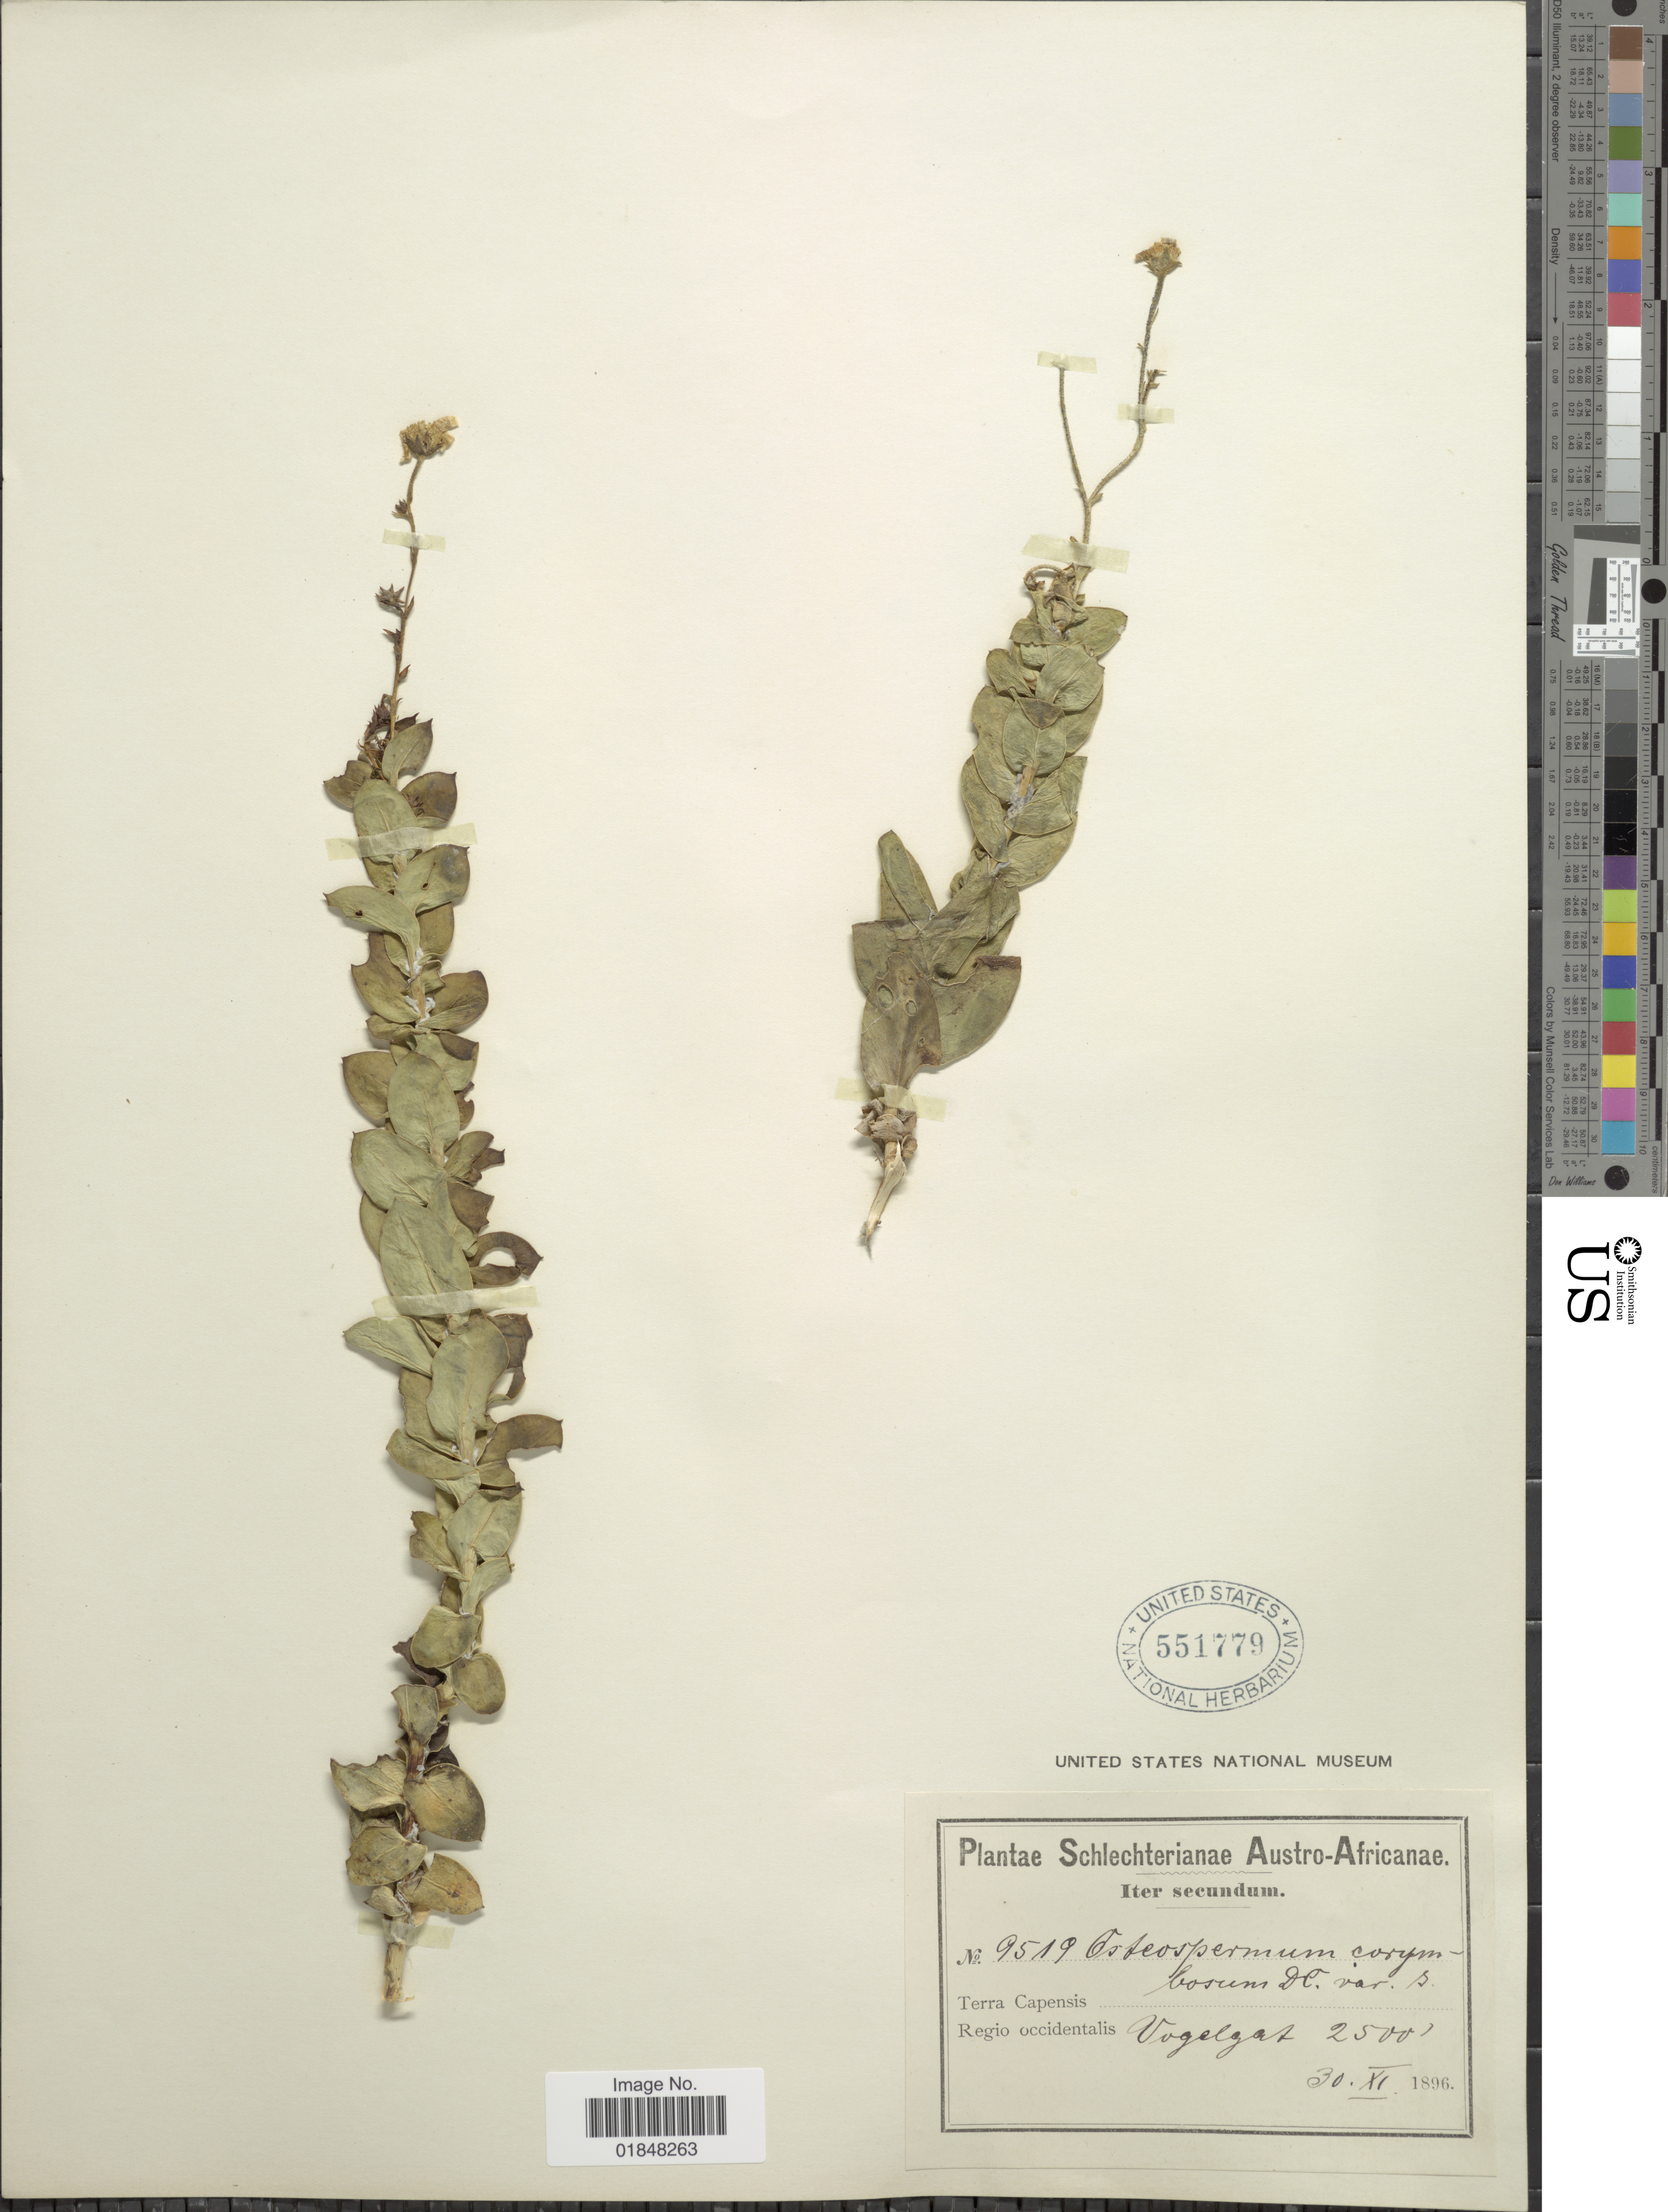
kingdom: Plantae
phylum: Tracheophyta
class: Magnoliopsida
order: Asterales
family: Asteraceae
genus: Osteospermum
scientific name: Osteospermum corymbosum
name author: L.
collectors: Schlechter, --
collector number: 9519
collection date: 1896-11-30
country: South Africa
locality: Austro - Africanae, Terra Capensis, Regio occidentalis, Volgelgat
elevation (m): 762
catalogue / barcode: US 551779